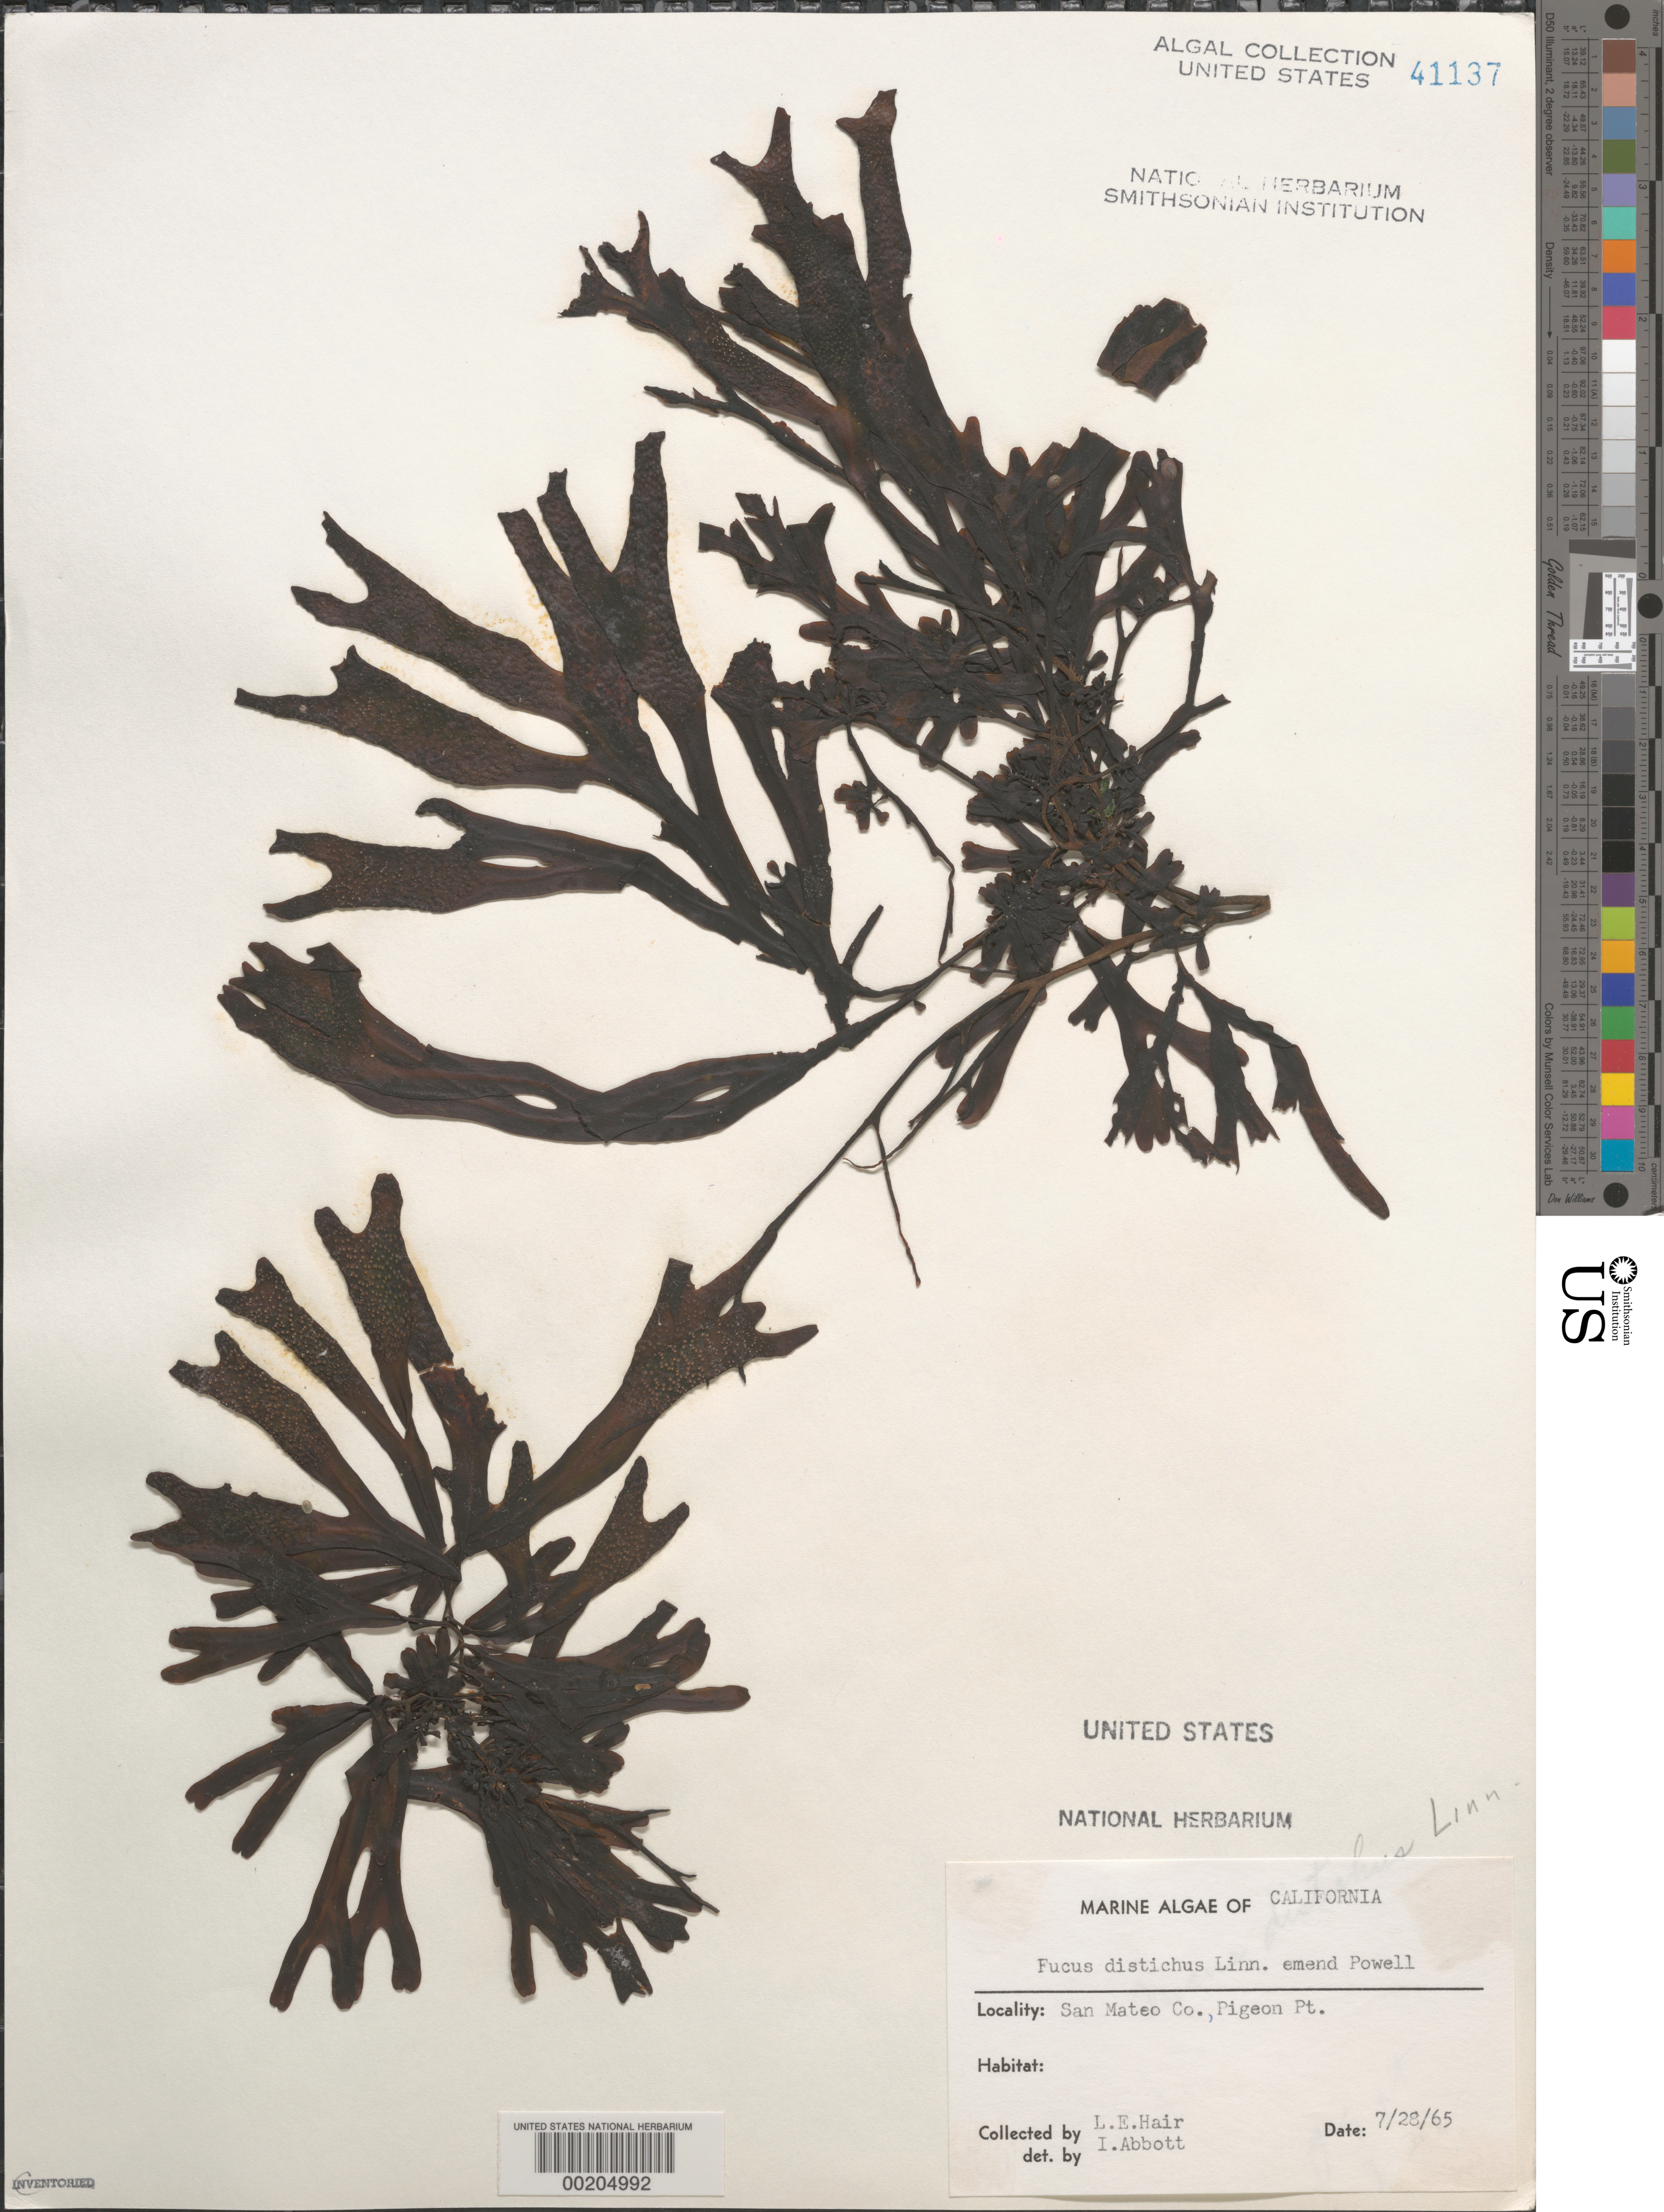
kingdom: Chromista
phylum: Ochrophyta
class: Phaeophyceae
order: Fucales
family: Fucaceae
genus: Fucus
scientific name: Fucus distichus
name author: L.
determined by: Abbott, Isabella A.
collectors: L. Hair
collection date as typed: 28 Jul 1965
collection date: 1965-07-28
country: United States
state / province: California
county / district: San Mateo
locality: Pigeon Point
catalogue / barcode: US 41137